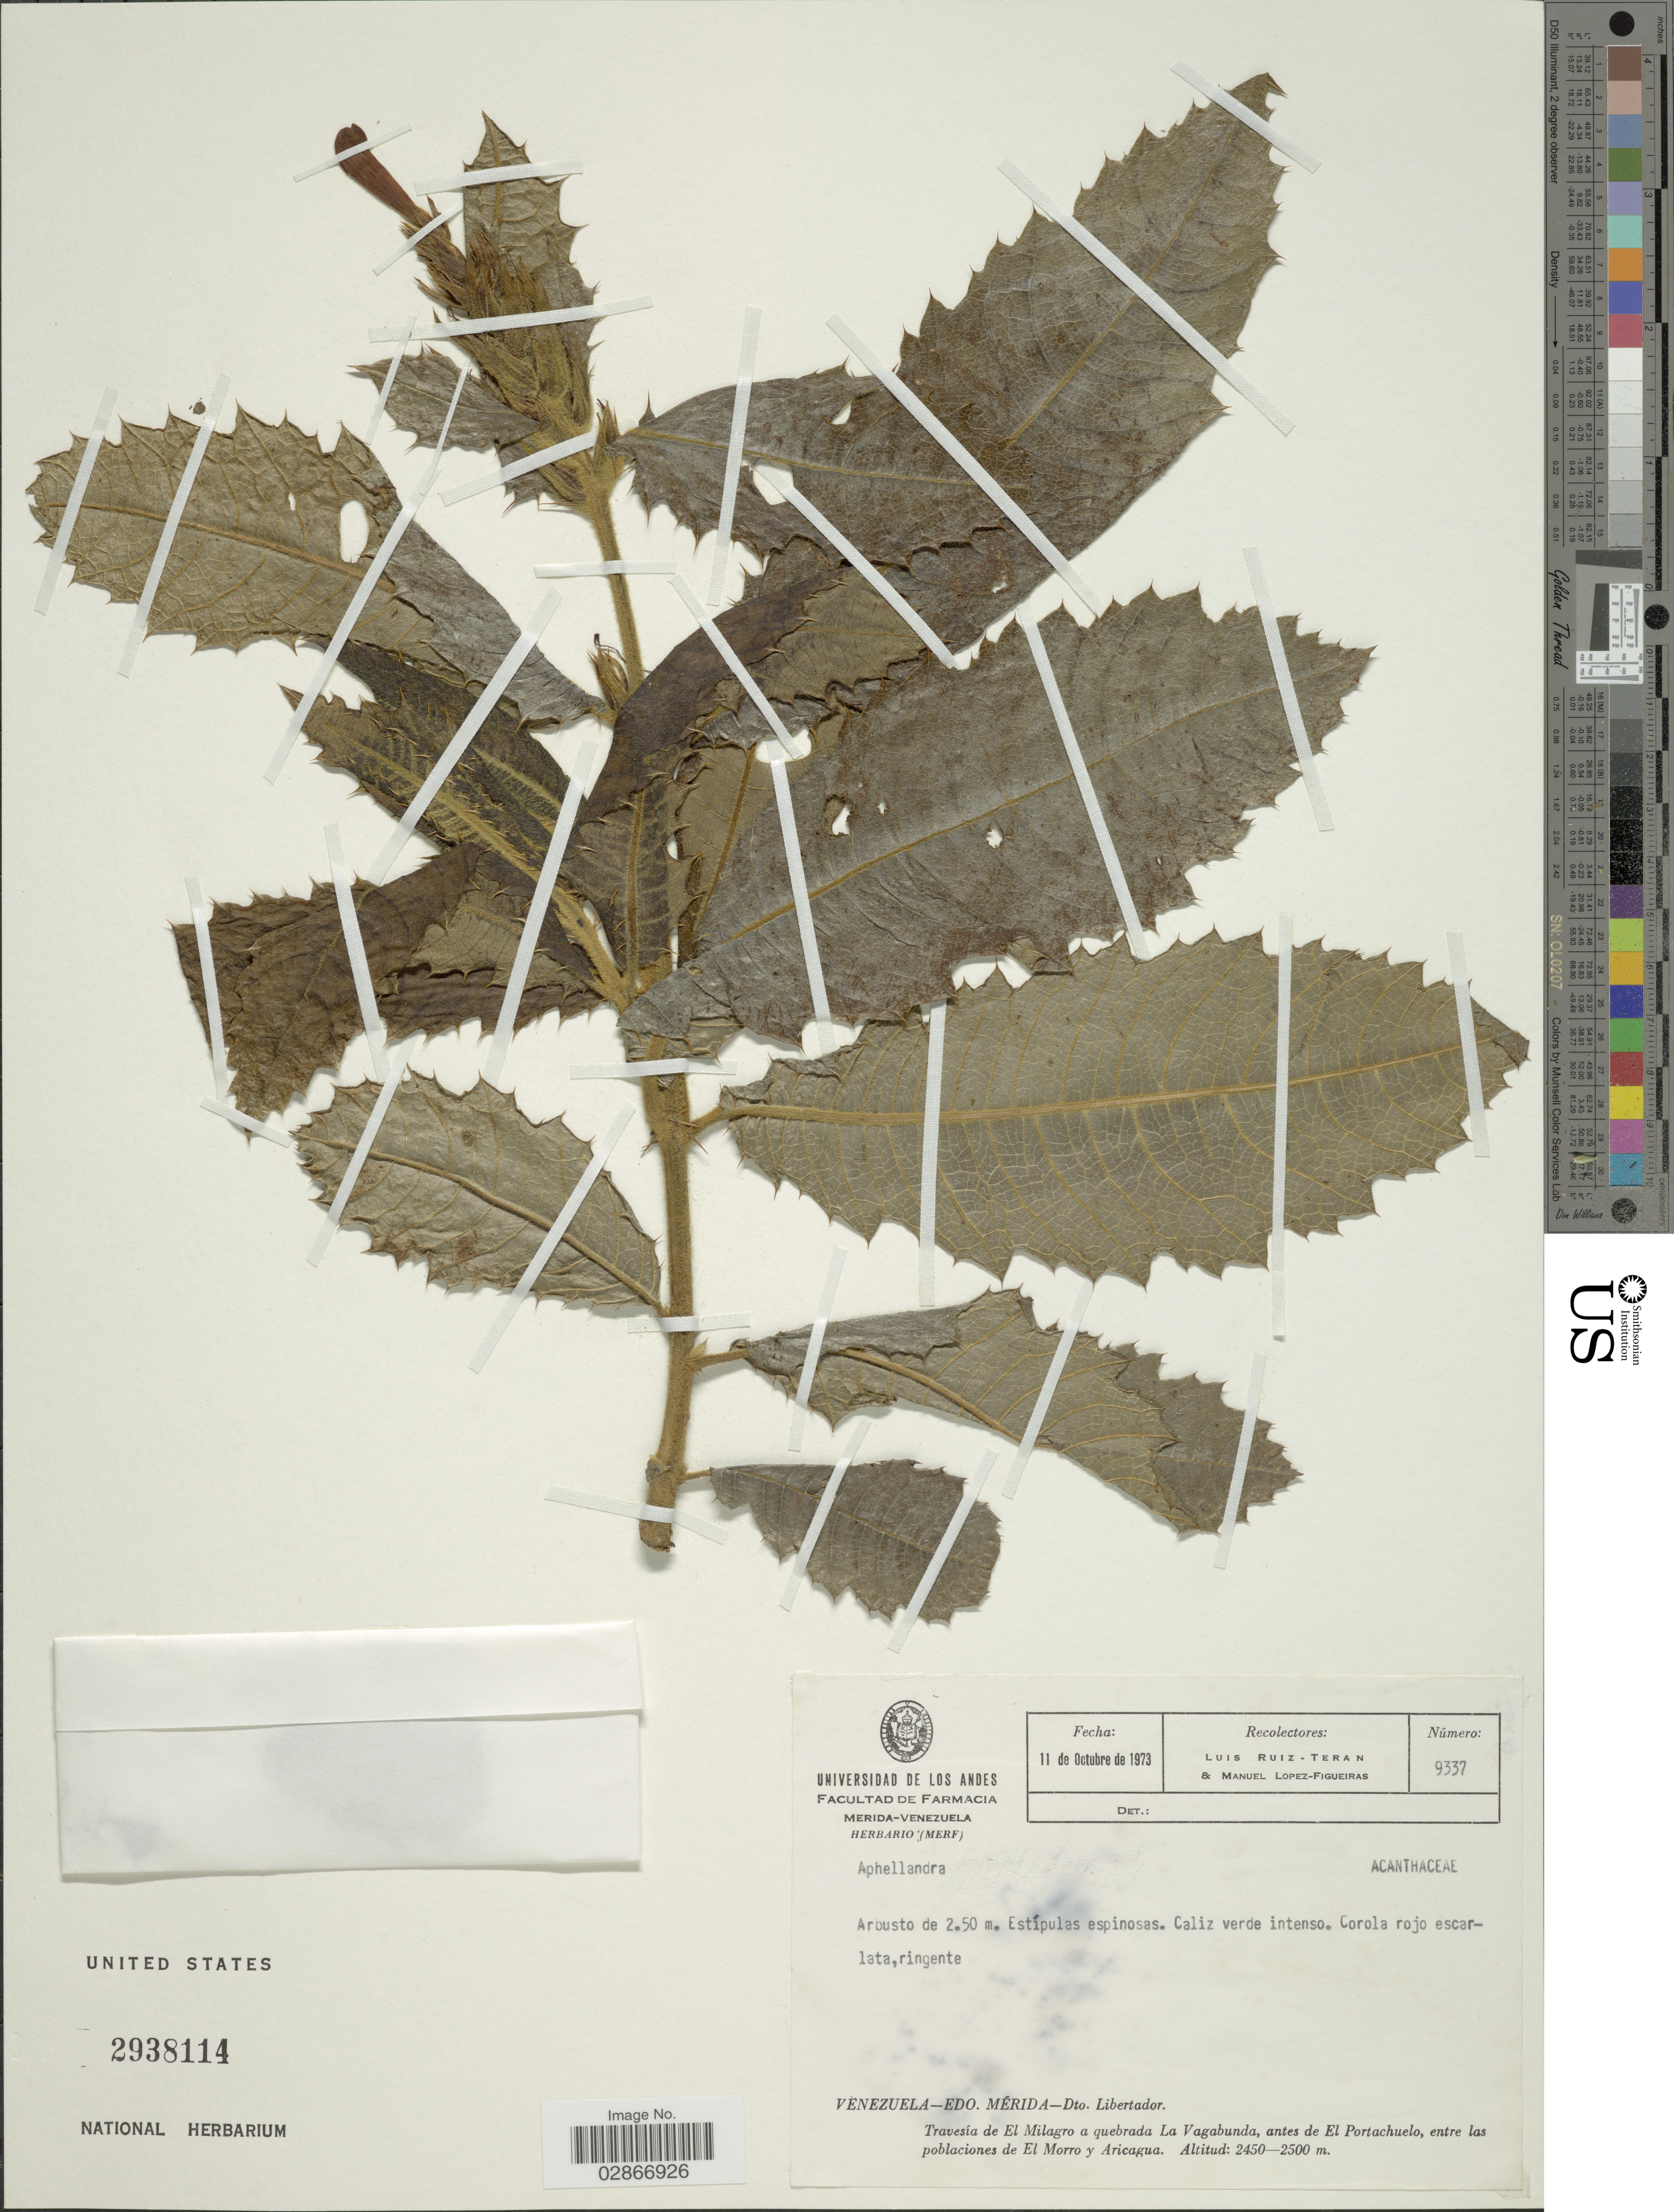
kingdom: Plantae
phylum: Tracheophyta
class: Magnoliopsida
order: Lamiales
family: Acanthaceae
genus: Aphelandra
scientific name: Aphelandra formosa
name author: (Humb. & Bonpl.) Nees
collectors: L. Teran & M. López Figueiras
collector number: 9337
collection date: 1973-10-11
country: Venezuela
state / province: Mérida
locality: Dto. libertador, Travesía de El Milagro a quebrada La Vagabunda, antes de El Portachuelo, entre las poblaciones de El Morro y Aricagua.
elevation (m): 2450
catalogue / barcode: US 2938114